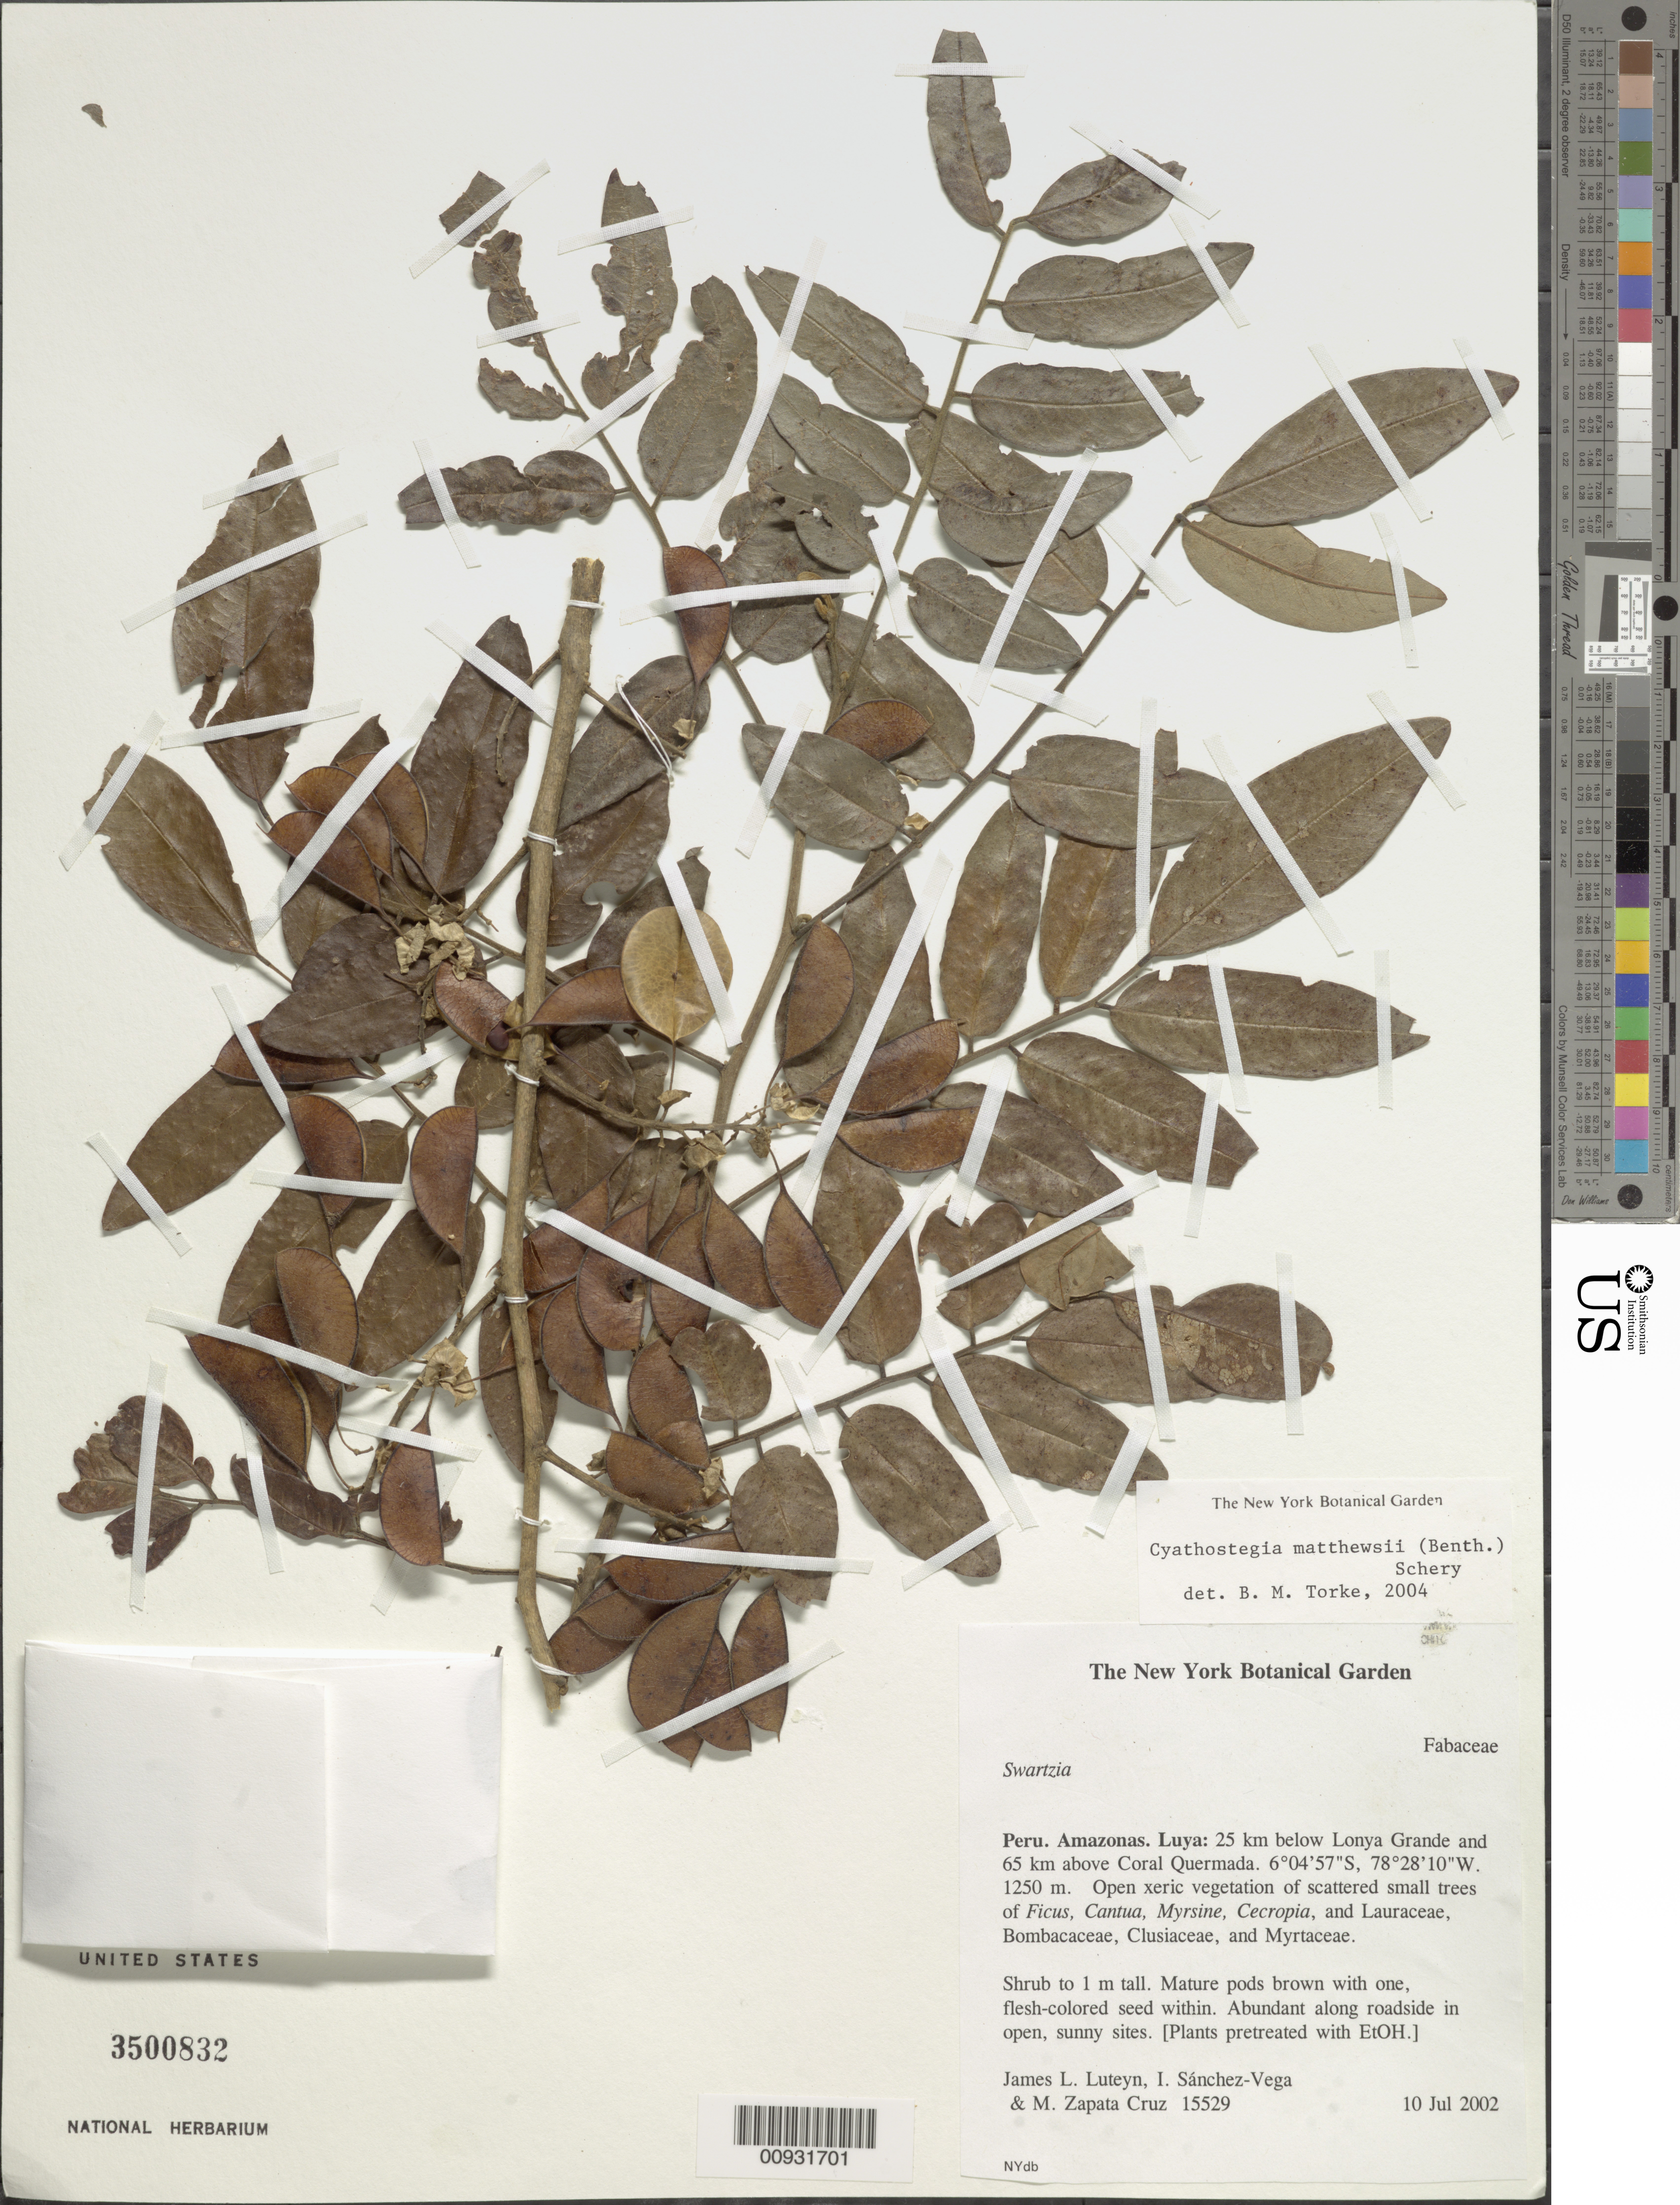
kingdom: Plantae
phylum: Tracheophyta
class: Magnoliopsida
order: Fabales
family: Fabaceae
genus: Cyathostegia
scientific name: Cyathostegia matthewsii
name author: (Benth.) Schery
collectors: J. L. Luteyn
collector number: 15529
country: Peru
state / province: Amazonas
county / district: Luya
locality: Lonya Grande and above Coral Quermada.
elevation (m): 1250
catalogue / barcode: US 3500832